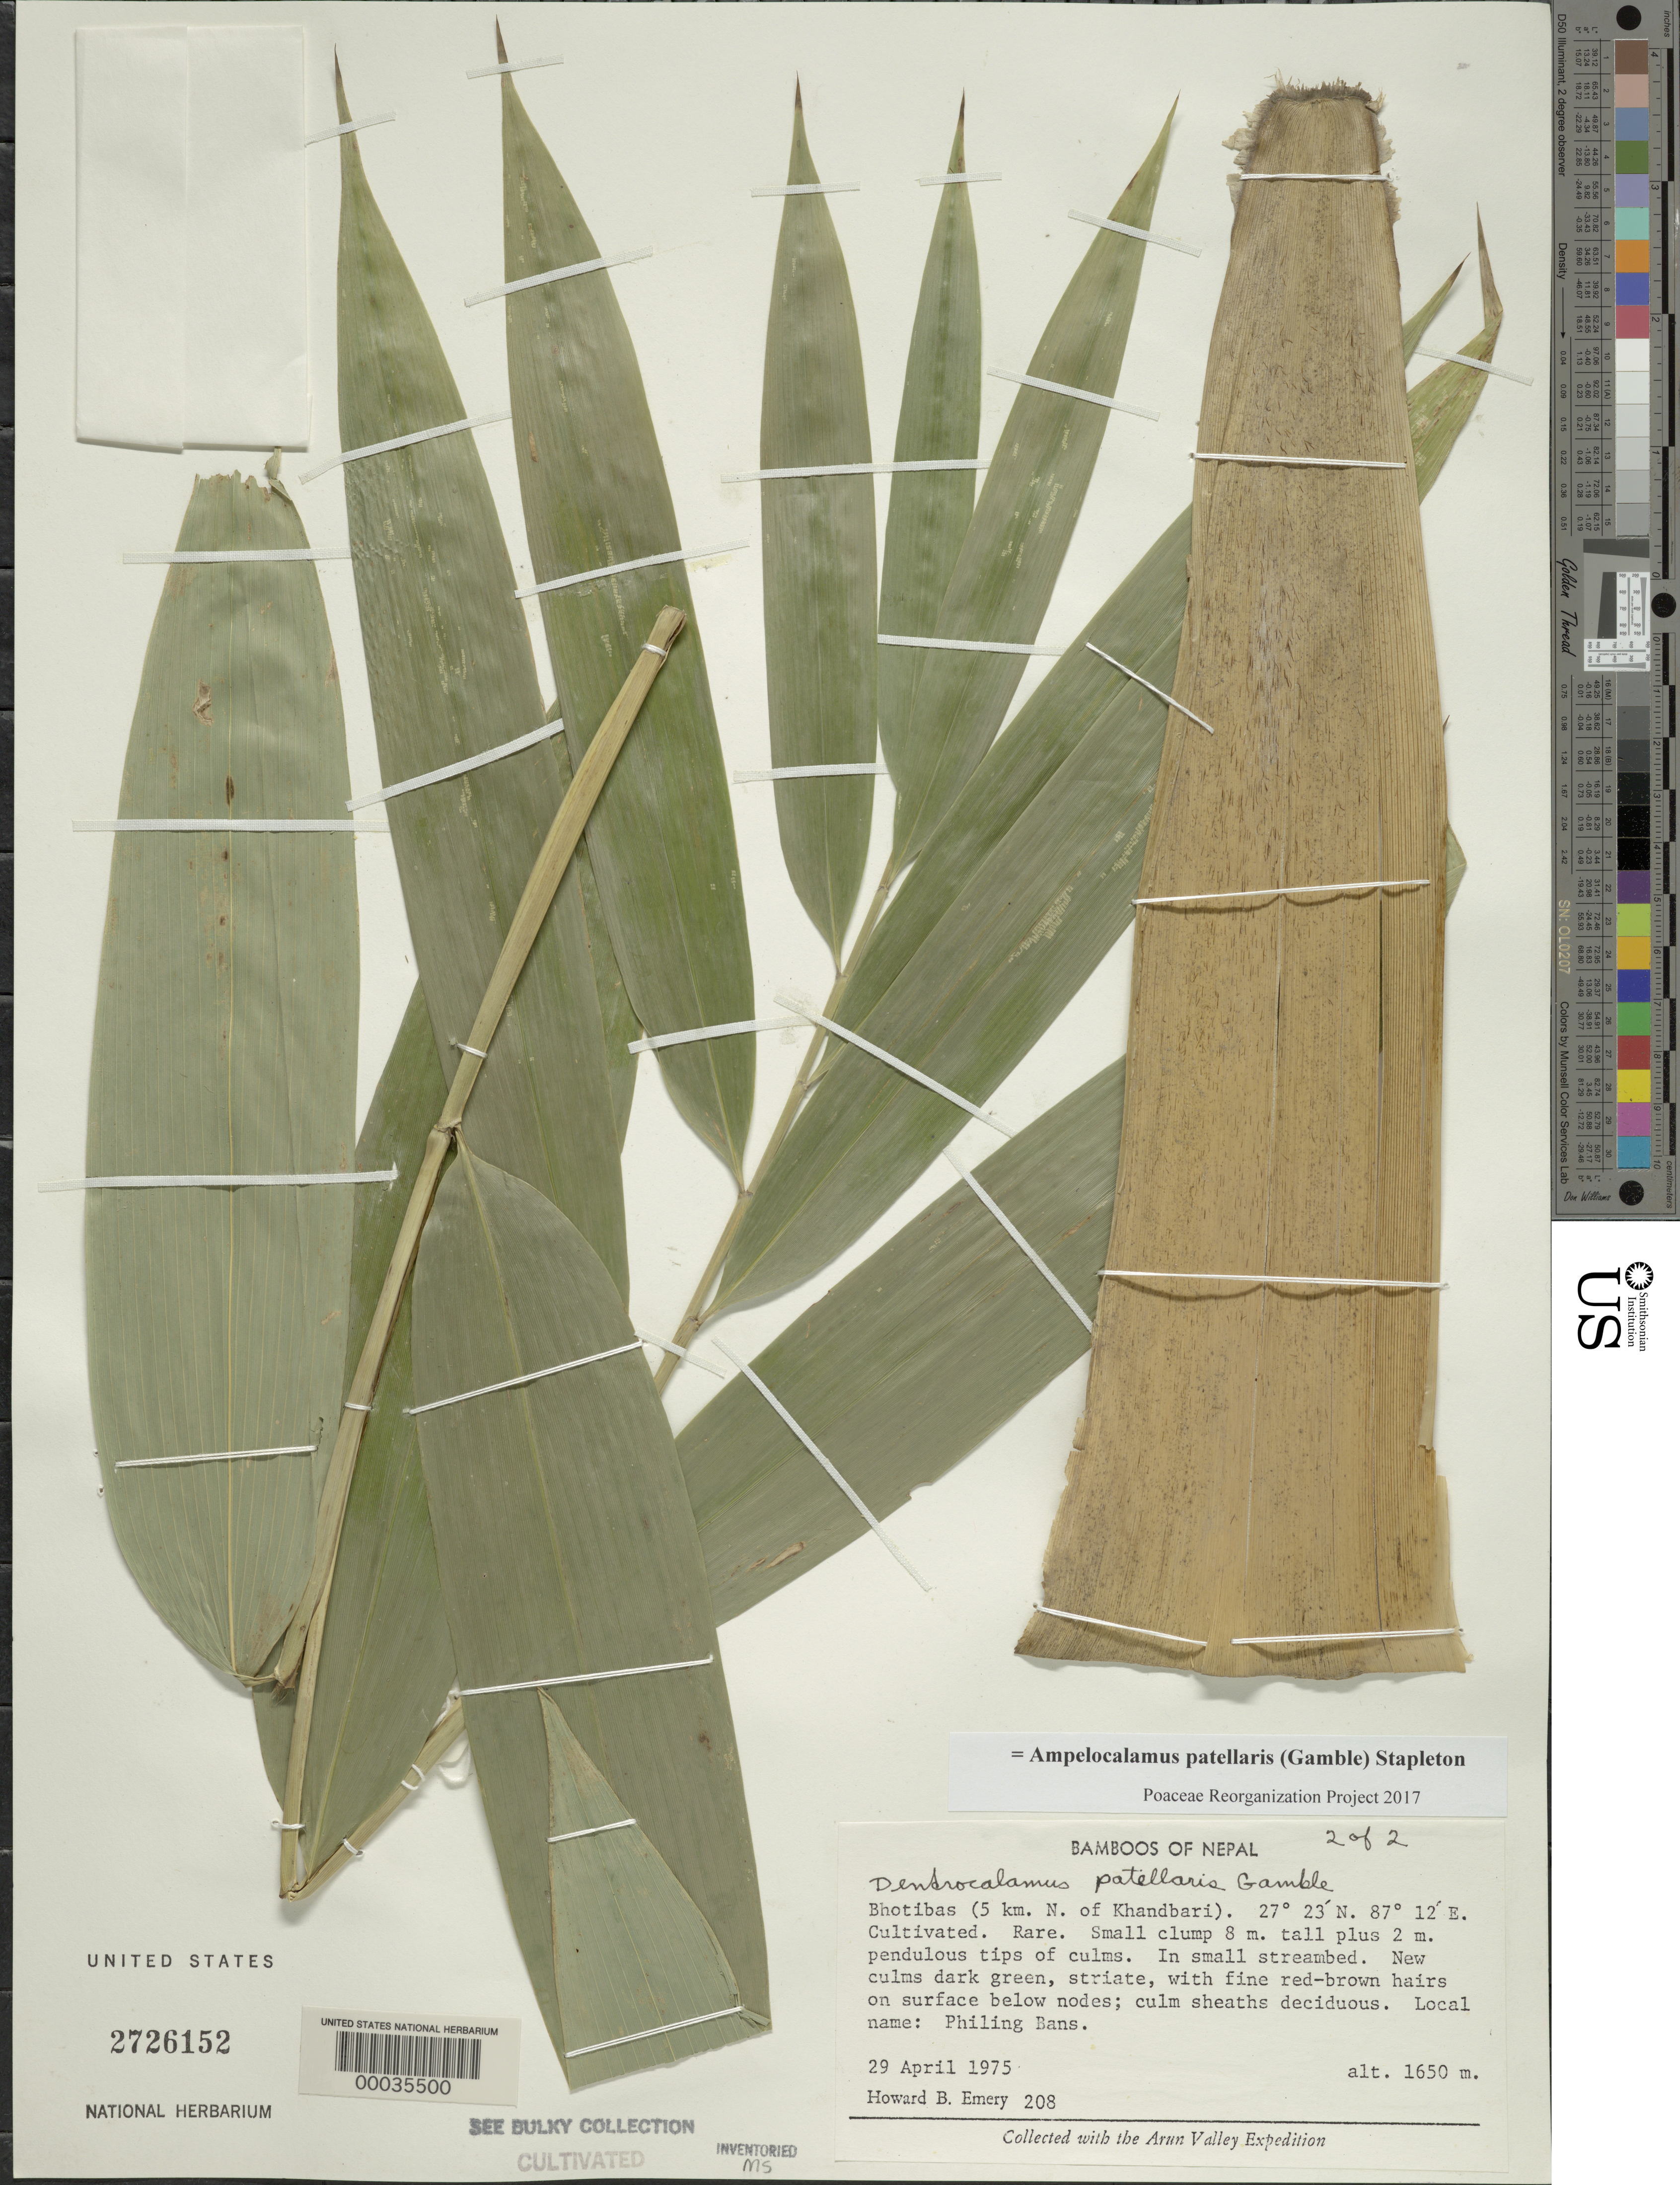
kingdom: Plantae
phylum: Tracheophyta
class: Liliopsida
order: Poales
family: Poaceae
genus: Ampelocalamus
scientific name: Ampelocalamus patellaris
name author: (Gamble) Stapleton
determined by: Poaceae Reorganization Project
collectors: H. B. Emery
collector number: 208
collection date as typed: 29 Apr 1975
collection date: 1975-04-29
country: Nepal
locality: Bhotibas, khandbari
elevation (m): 1650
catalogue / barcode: US 2726152